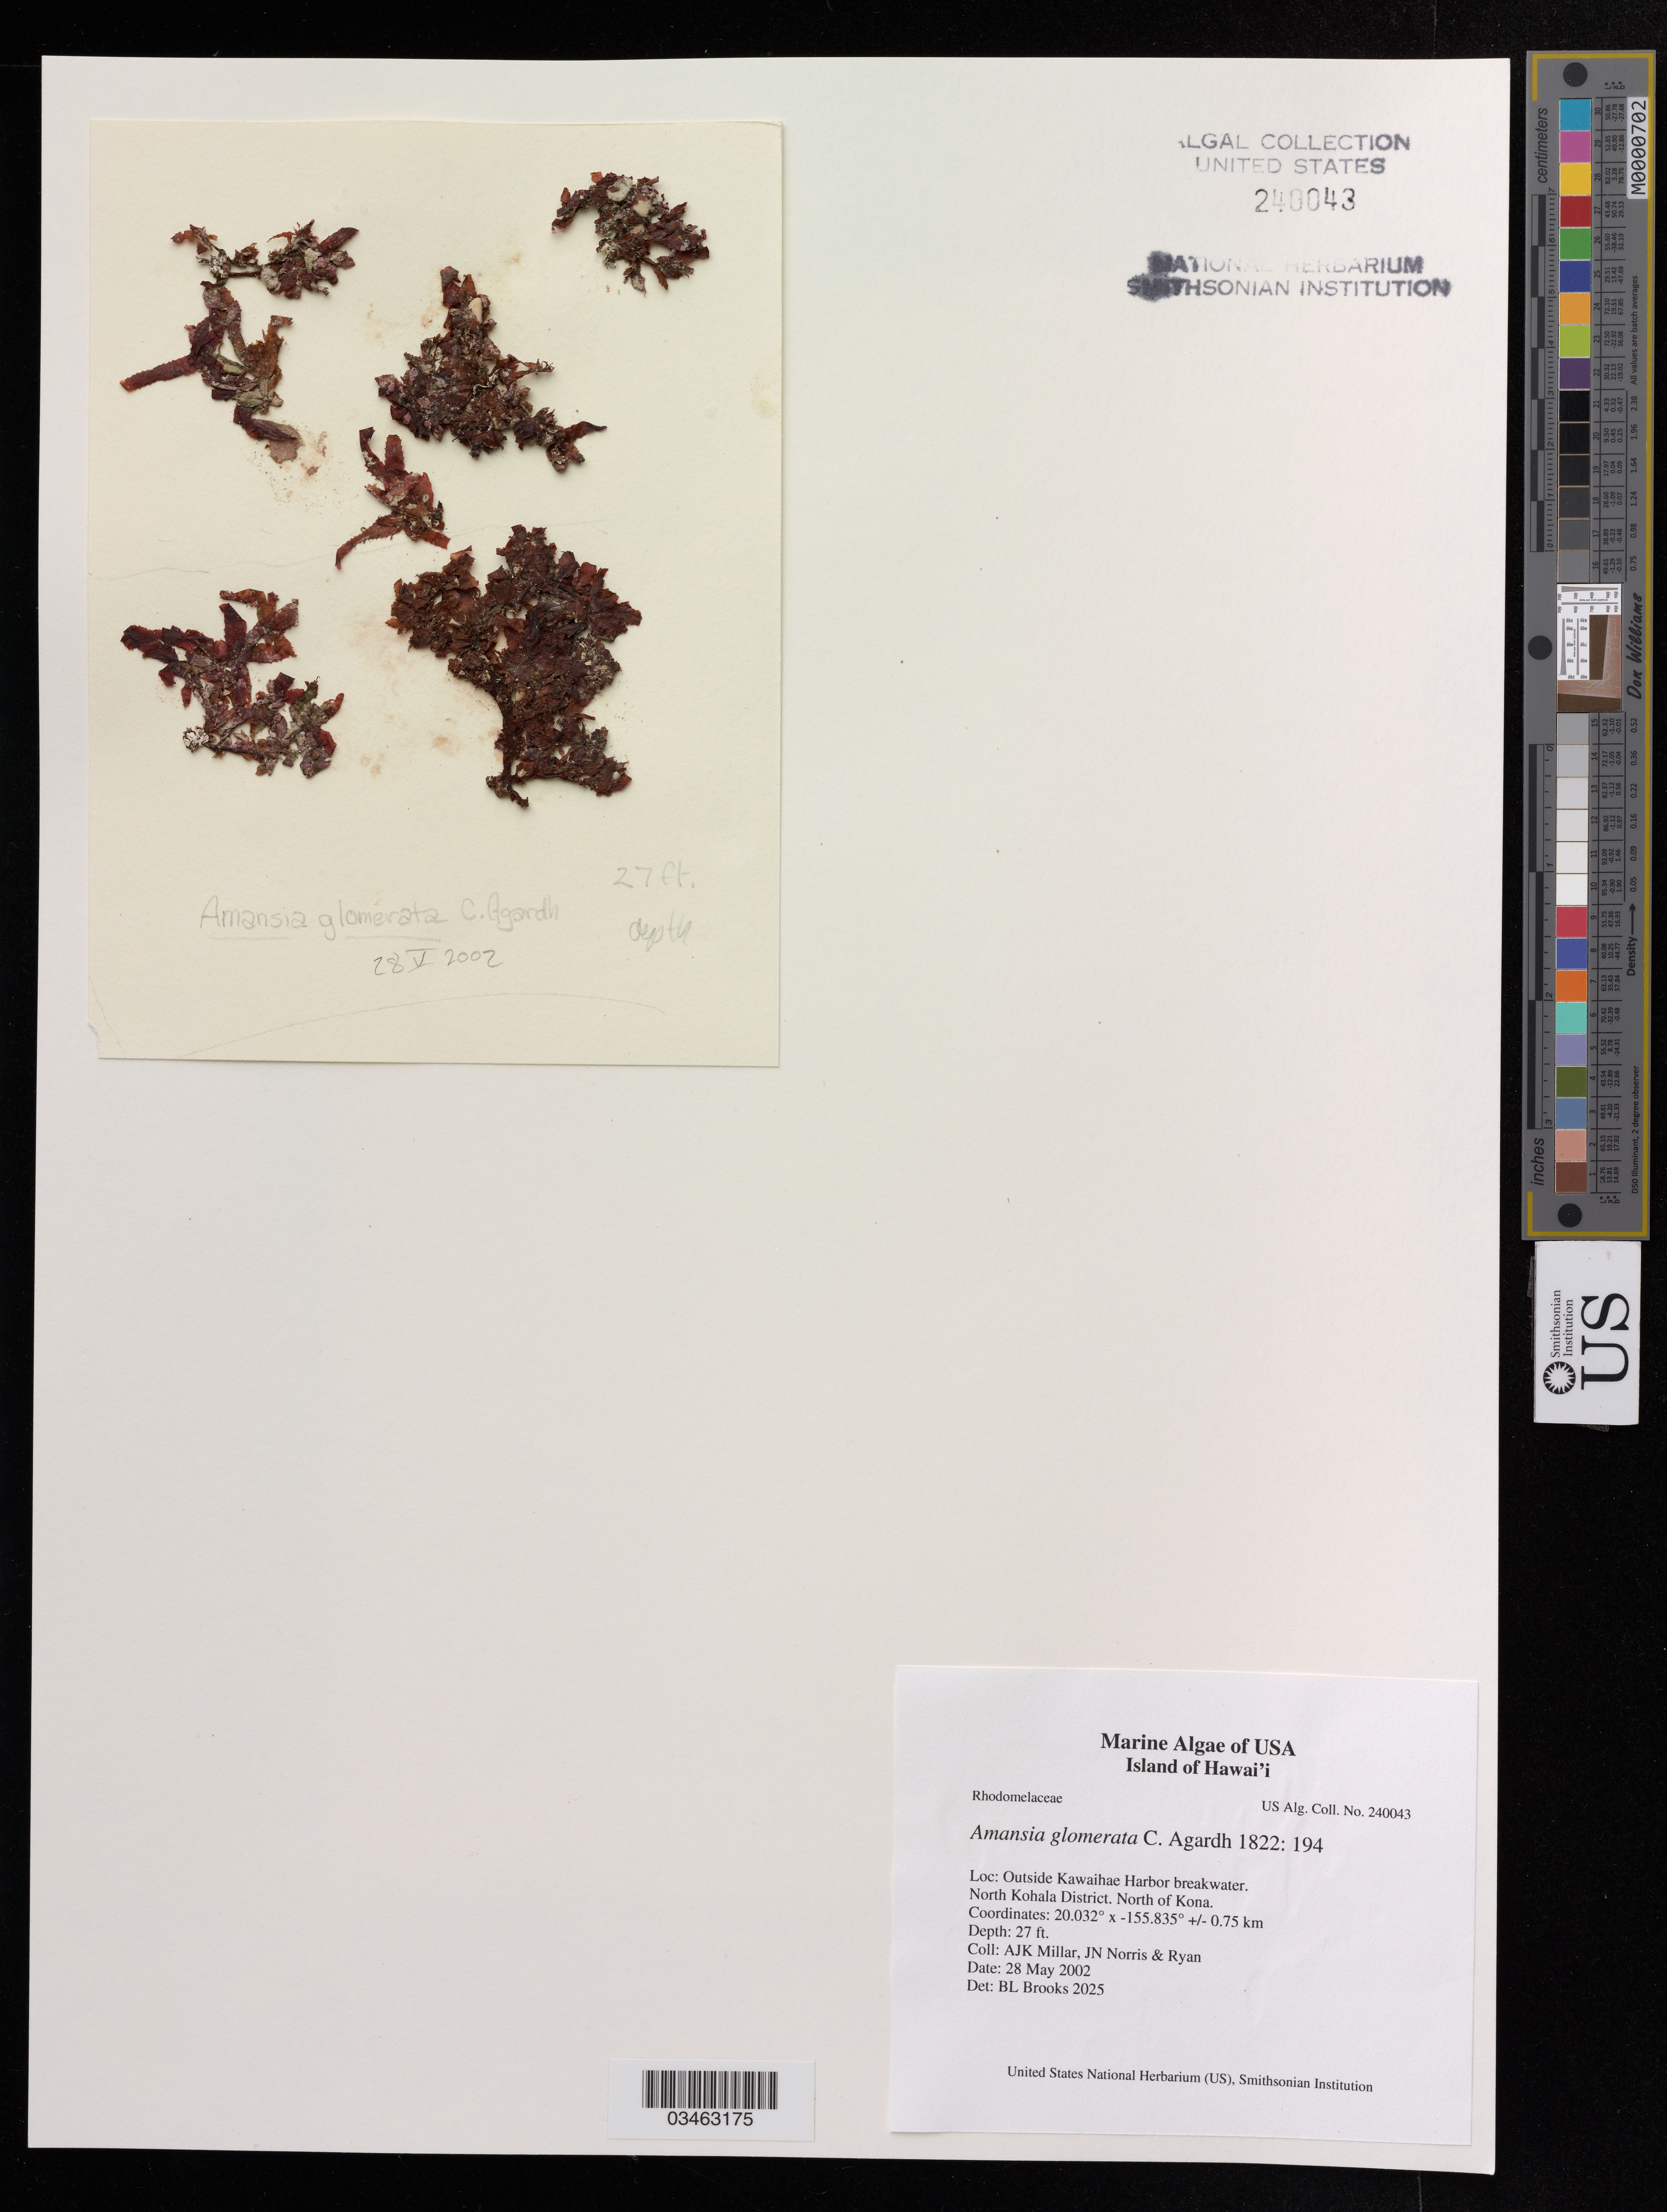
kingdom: Plantae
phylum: Rhodophyta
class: Florideophyceae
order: Ceramiales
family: Rhodomelaceae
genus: Amansia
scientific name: Amansia glomerata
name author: C. Agardh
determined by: Brooks, B. L., (BOT), Smithsonian Institution - National Museum of Natural History (UNITED STATES)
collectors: A. Millar, J. N. Norris & Ryan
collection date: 2002-05-28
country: United States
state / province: Hawaii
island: Hawaii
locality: Outside Kawaihae Harbor break water. North Kohala District. North of Kona.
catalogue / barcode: US 240043